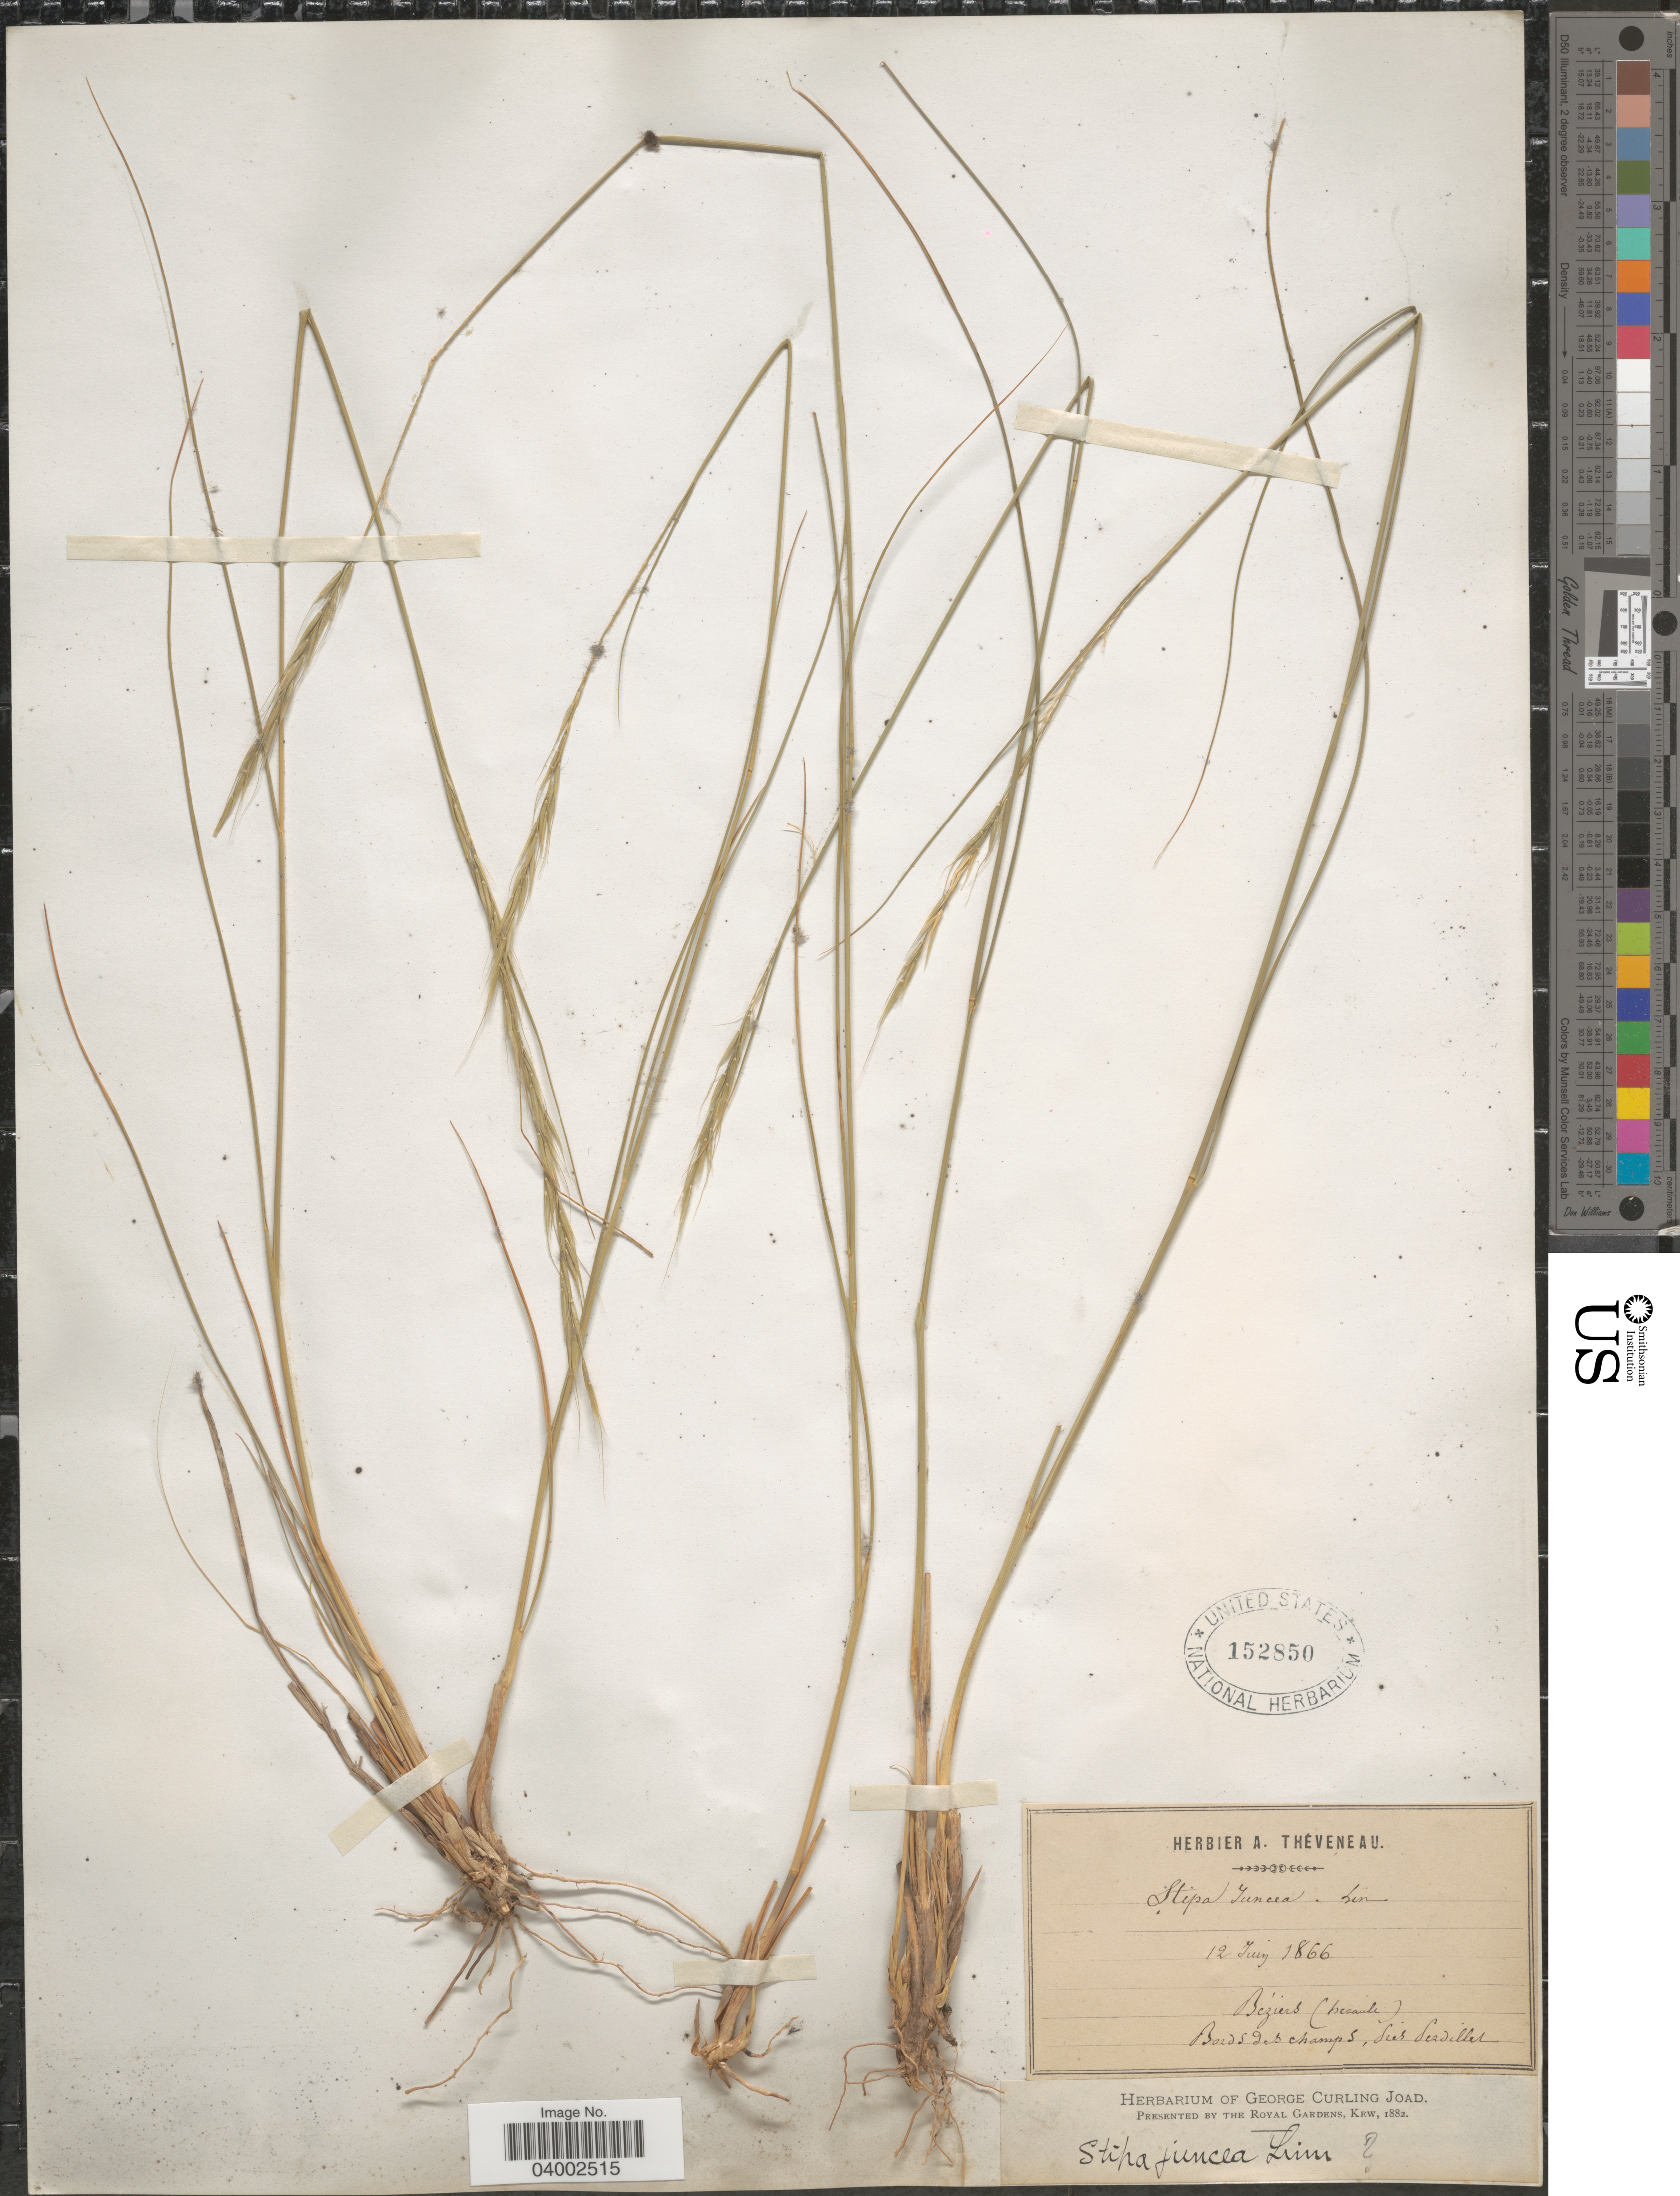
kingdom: Plantae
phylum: Tracheophyta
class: Liliopsida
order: Poales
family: Poaceae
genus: Stipa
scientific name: Stipa juncea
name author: Michaux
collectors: ex herb. A. Theveneau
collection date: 1866-06-12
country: France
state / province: Occitanie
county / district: Hérault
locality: Béziers (herault). Bords des champs, prés Peadillet [interpreted].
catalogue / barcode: US 152850